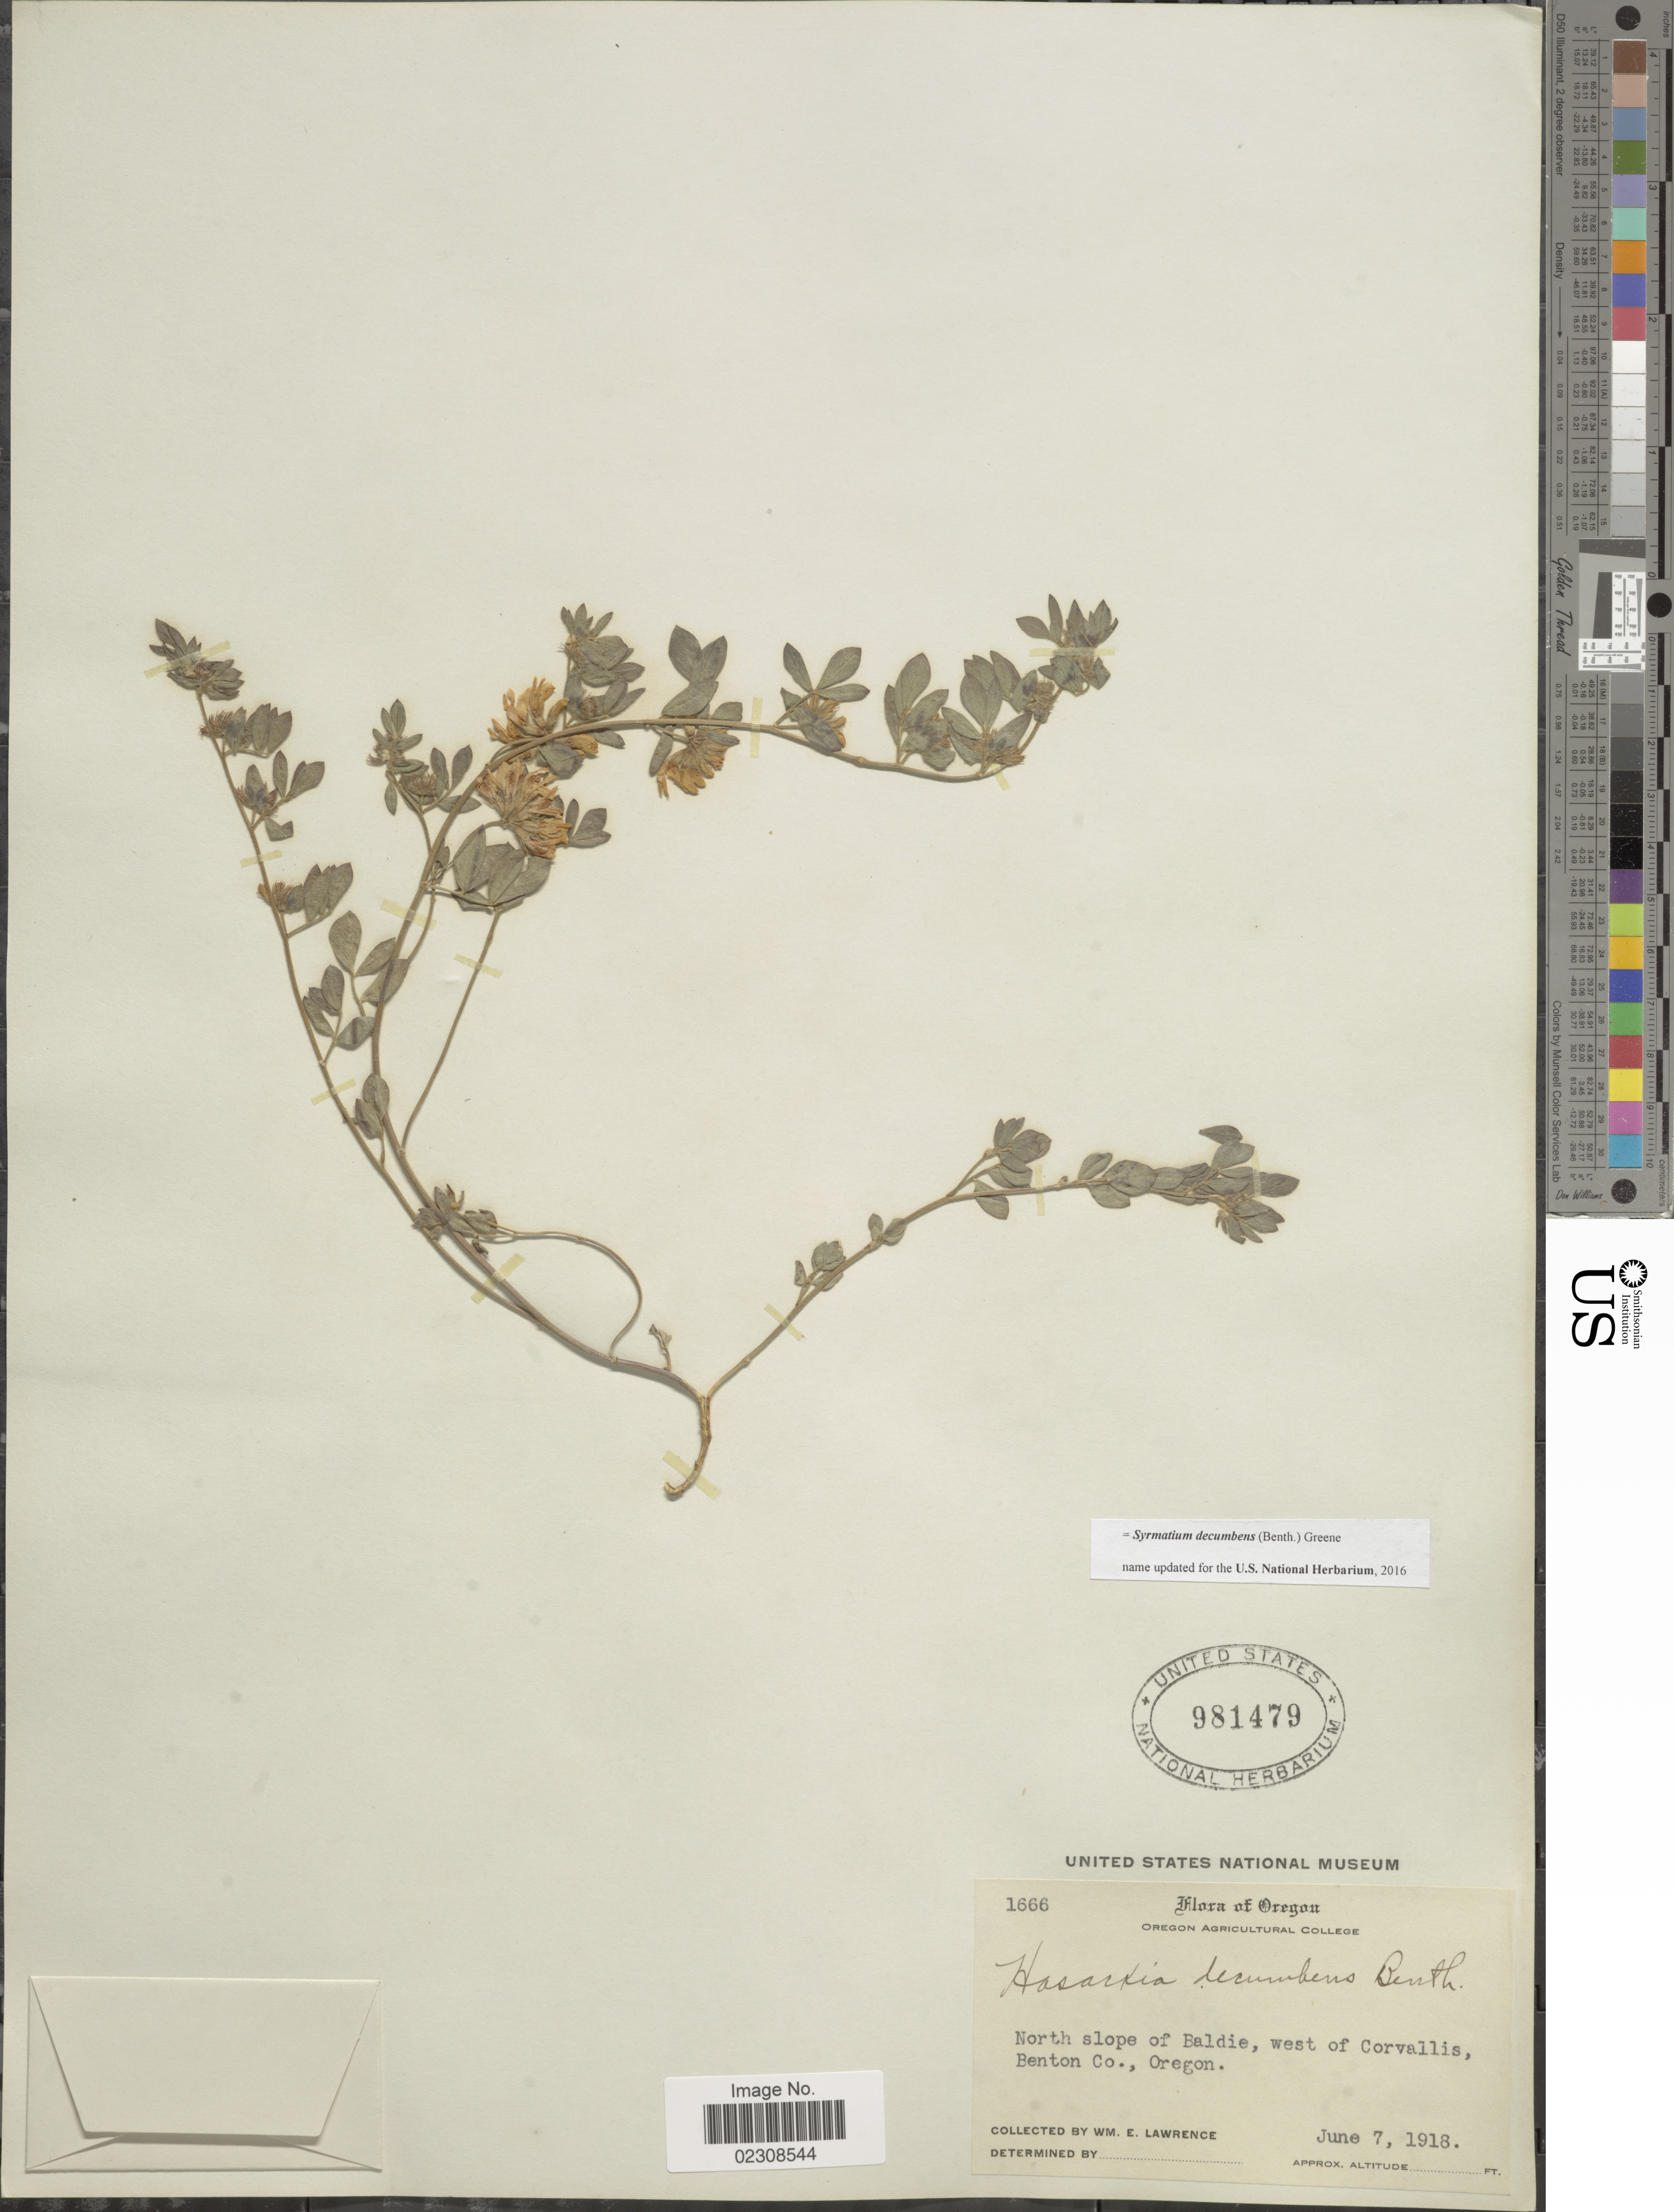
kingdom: Plantae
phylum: Tracheophyta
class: Magnoliopsida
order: Fabales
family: Fabaceae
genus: Syrmatium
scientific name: Syrmatium decumbens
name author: (Benth.) Greene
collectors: W. Lawrence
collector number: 1666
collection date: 1918-06-07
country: United States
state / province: Oregon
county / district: Benton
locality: North slope of Baldie, west of Corvallis, Benton Co., Oregon.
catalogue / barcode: US 981479